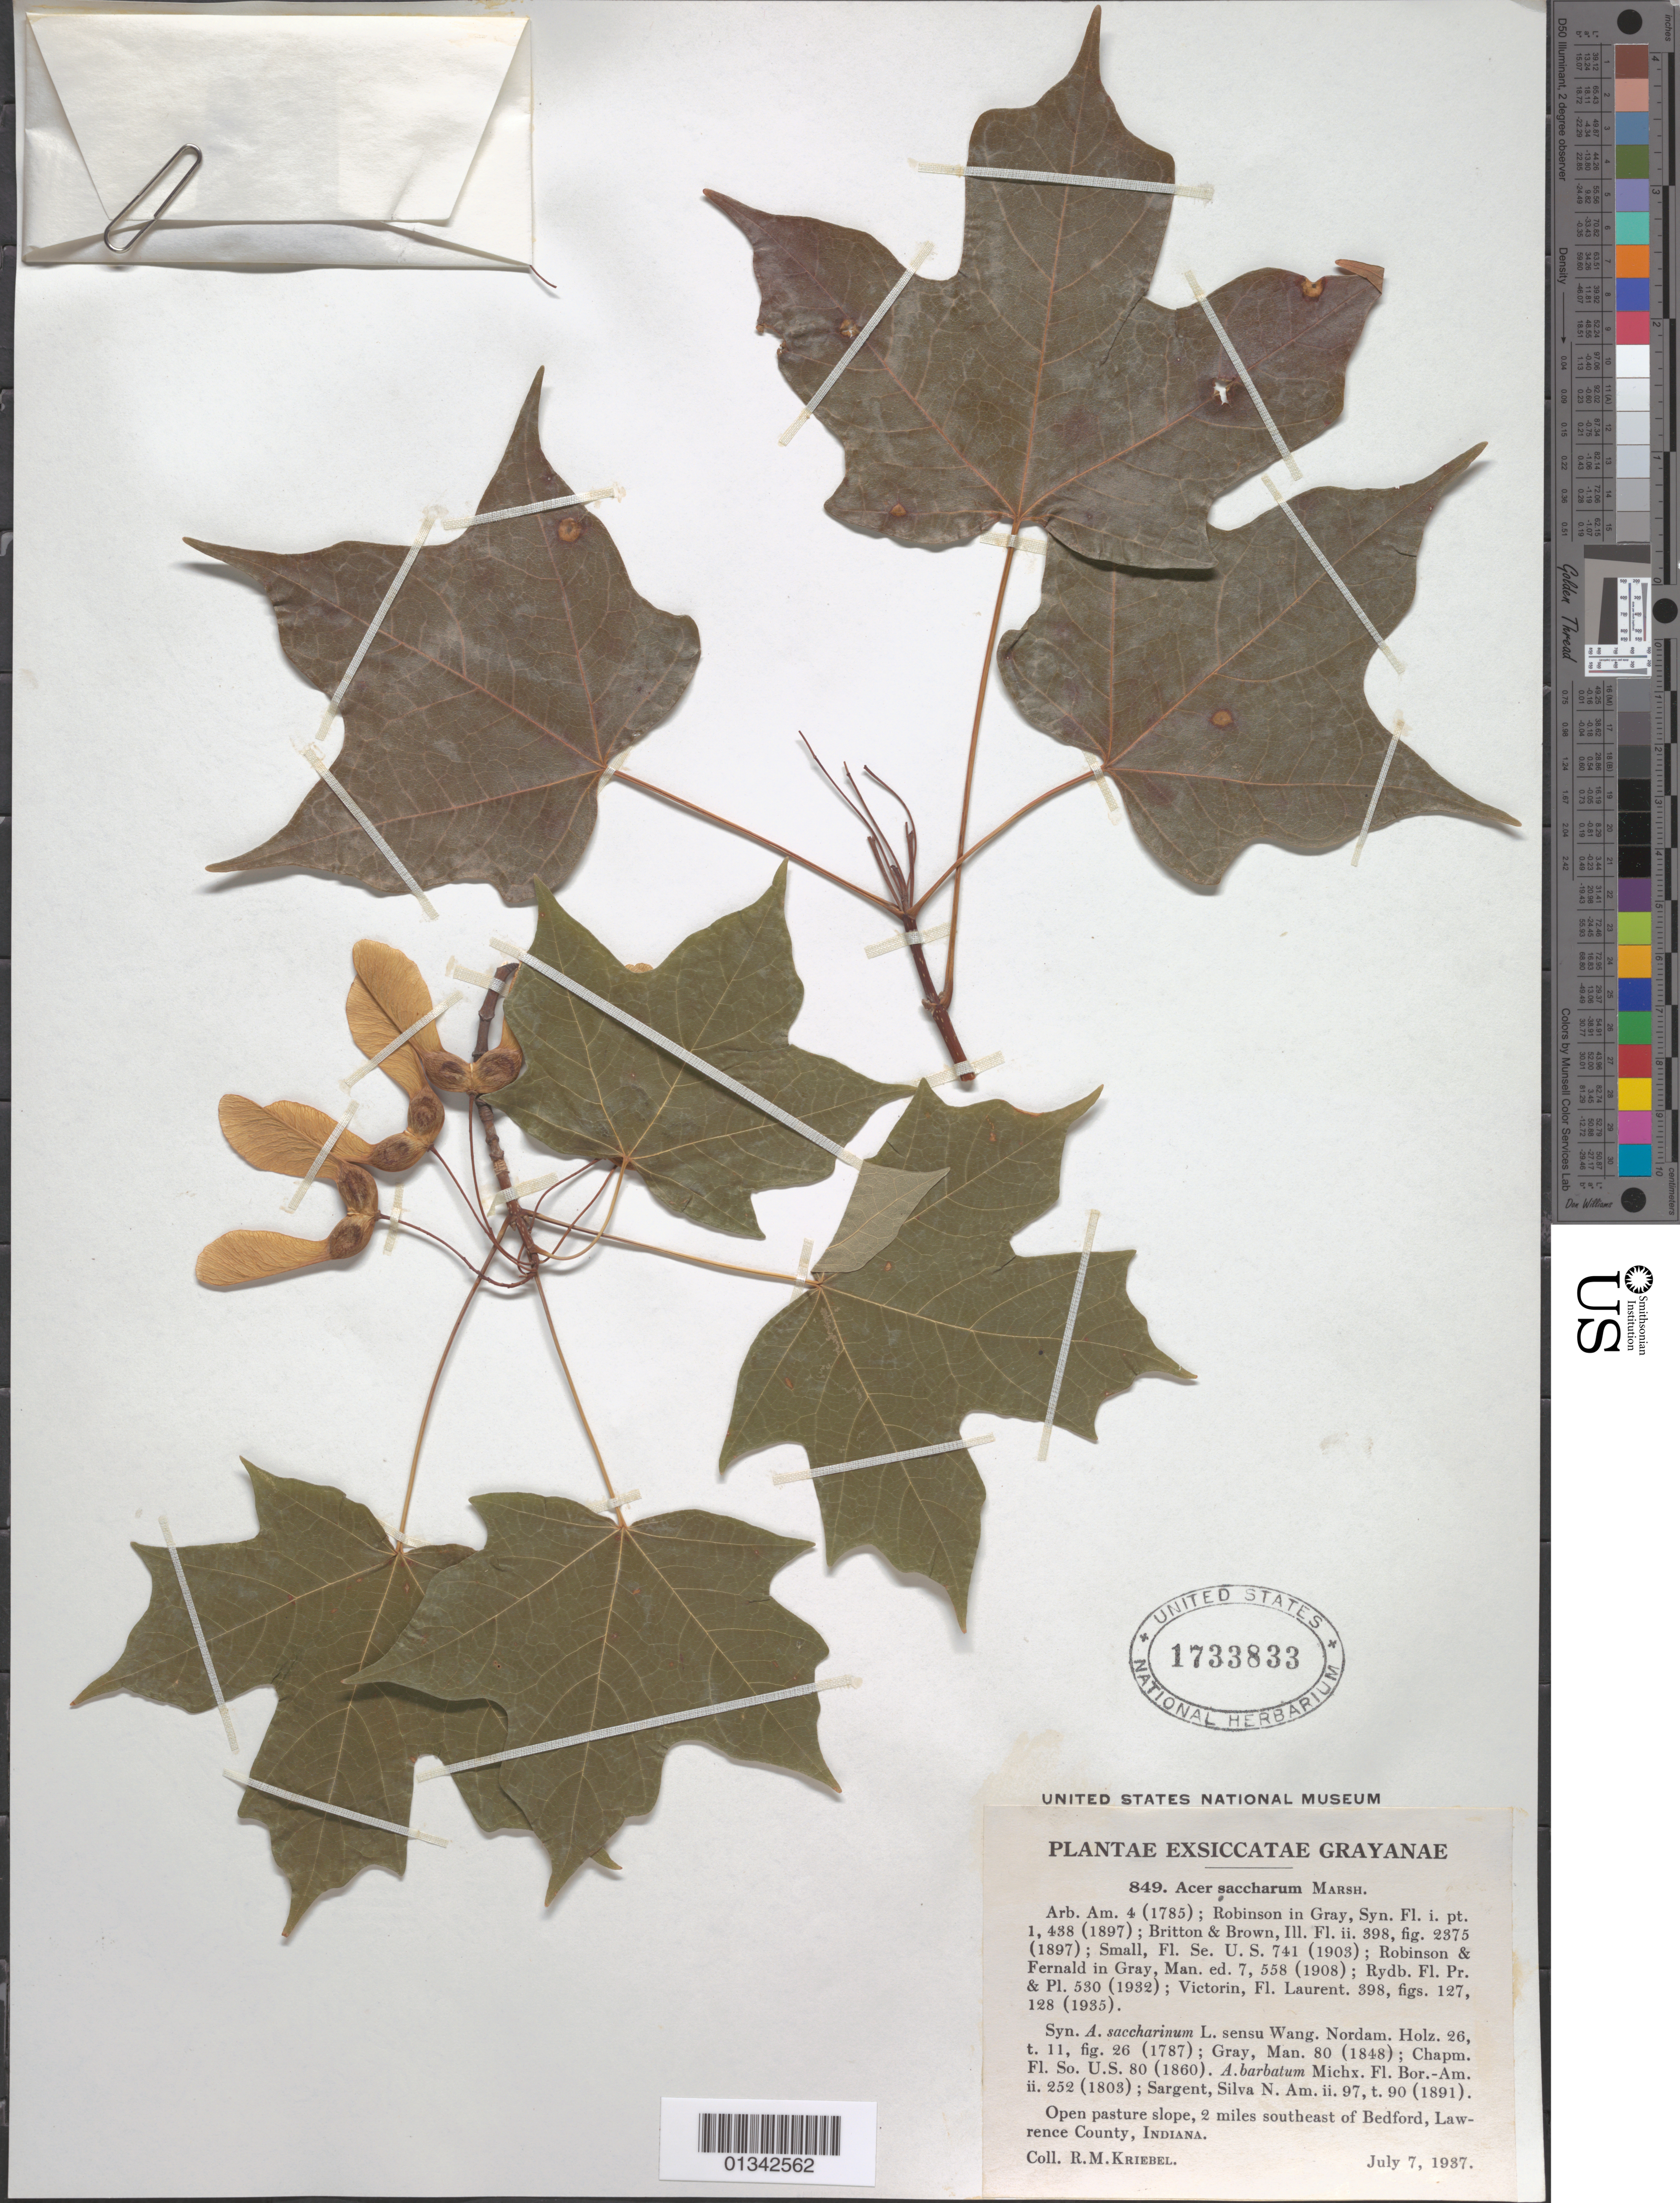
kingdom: Plantae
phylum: Tracheophyta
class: Magnoliopsida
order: Sapindales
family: Sapindaceae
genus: Acer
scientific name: Acer saccharum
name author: Marshall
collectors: R. M. Kriebel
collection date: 1937-07-07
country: United States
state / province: Indiana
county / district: Lawrence County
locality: Bedford, 2 miles SW; Bedford County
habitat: Open pasture slope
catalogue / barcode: US 1733833